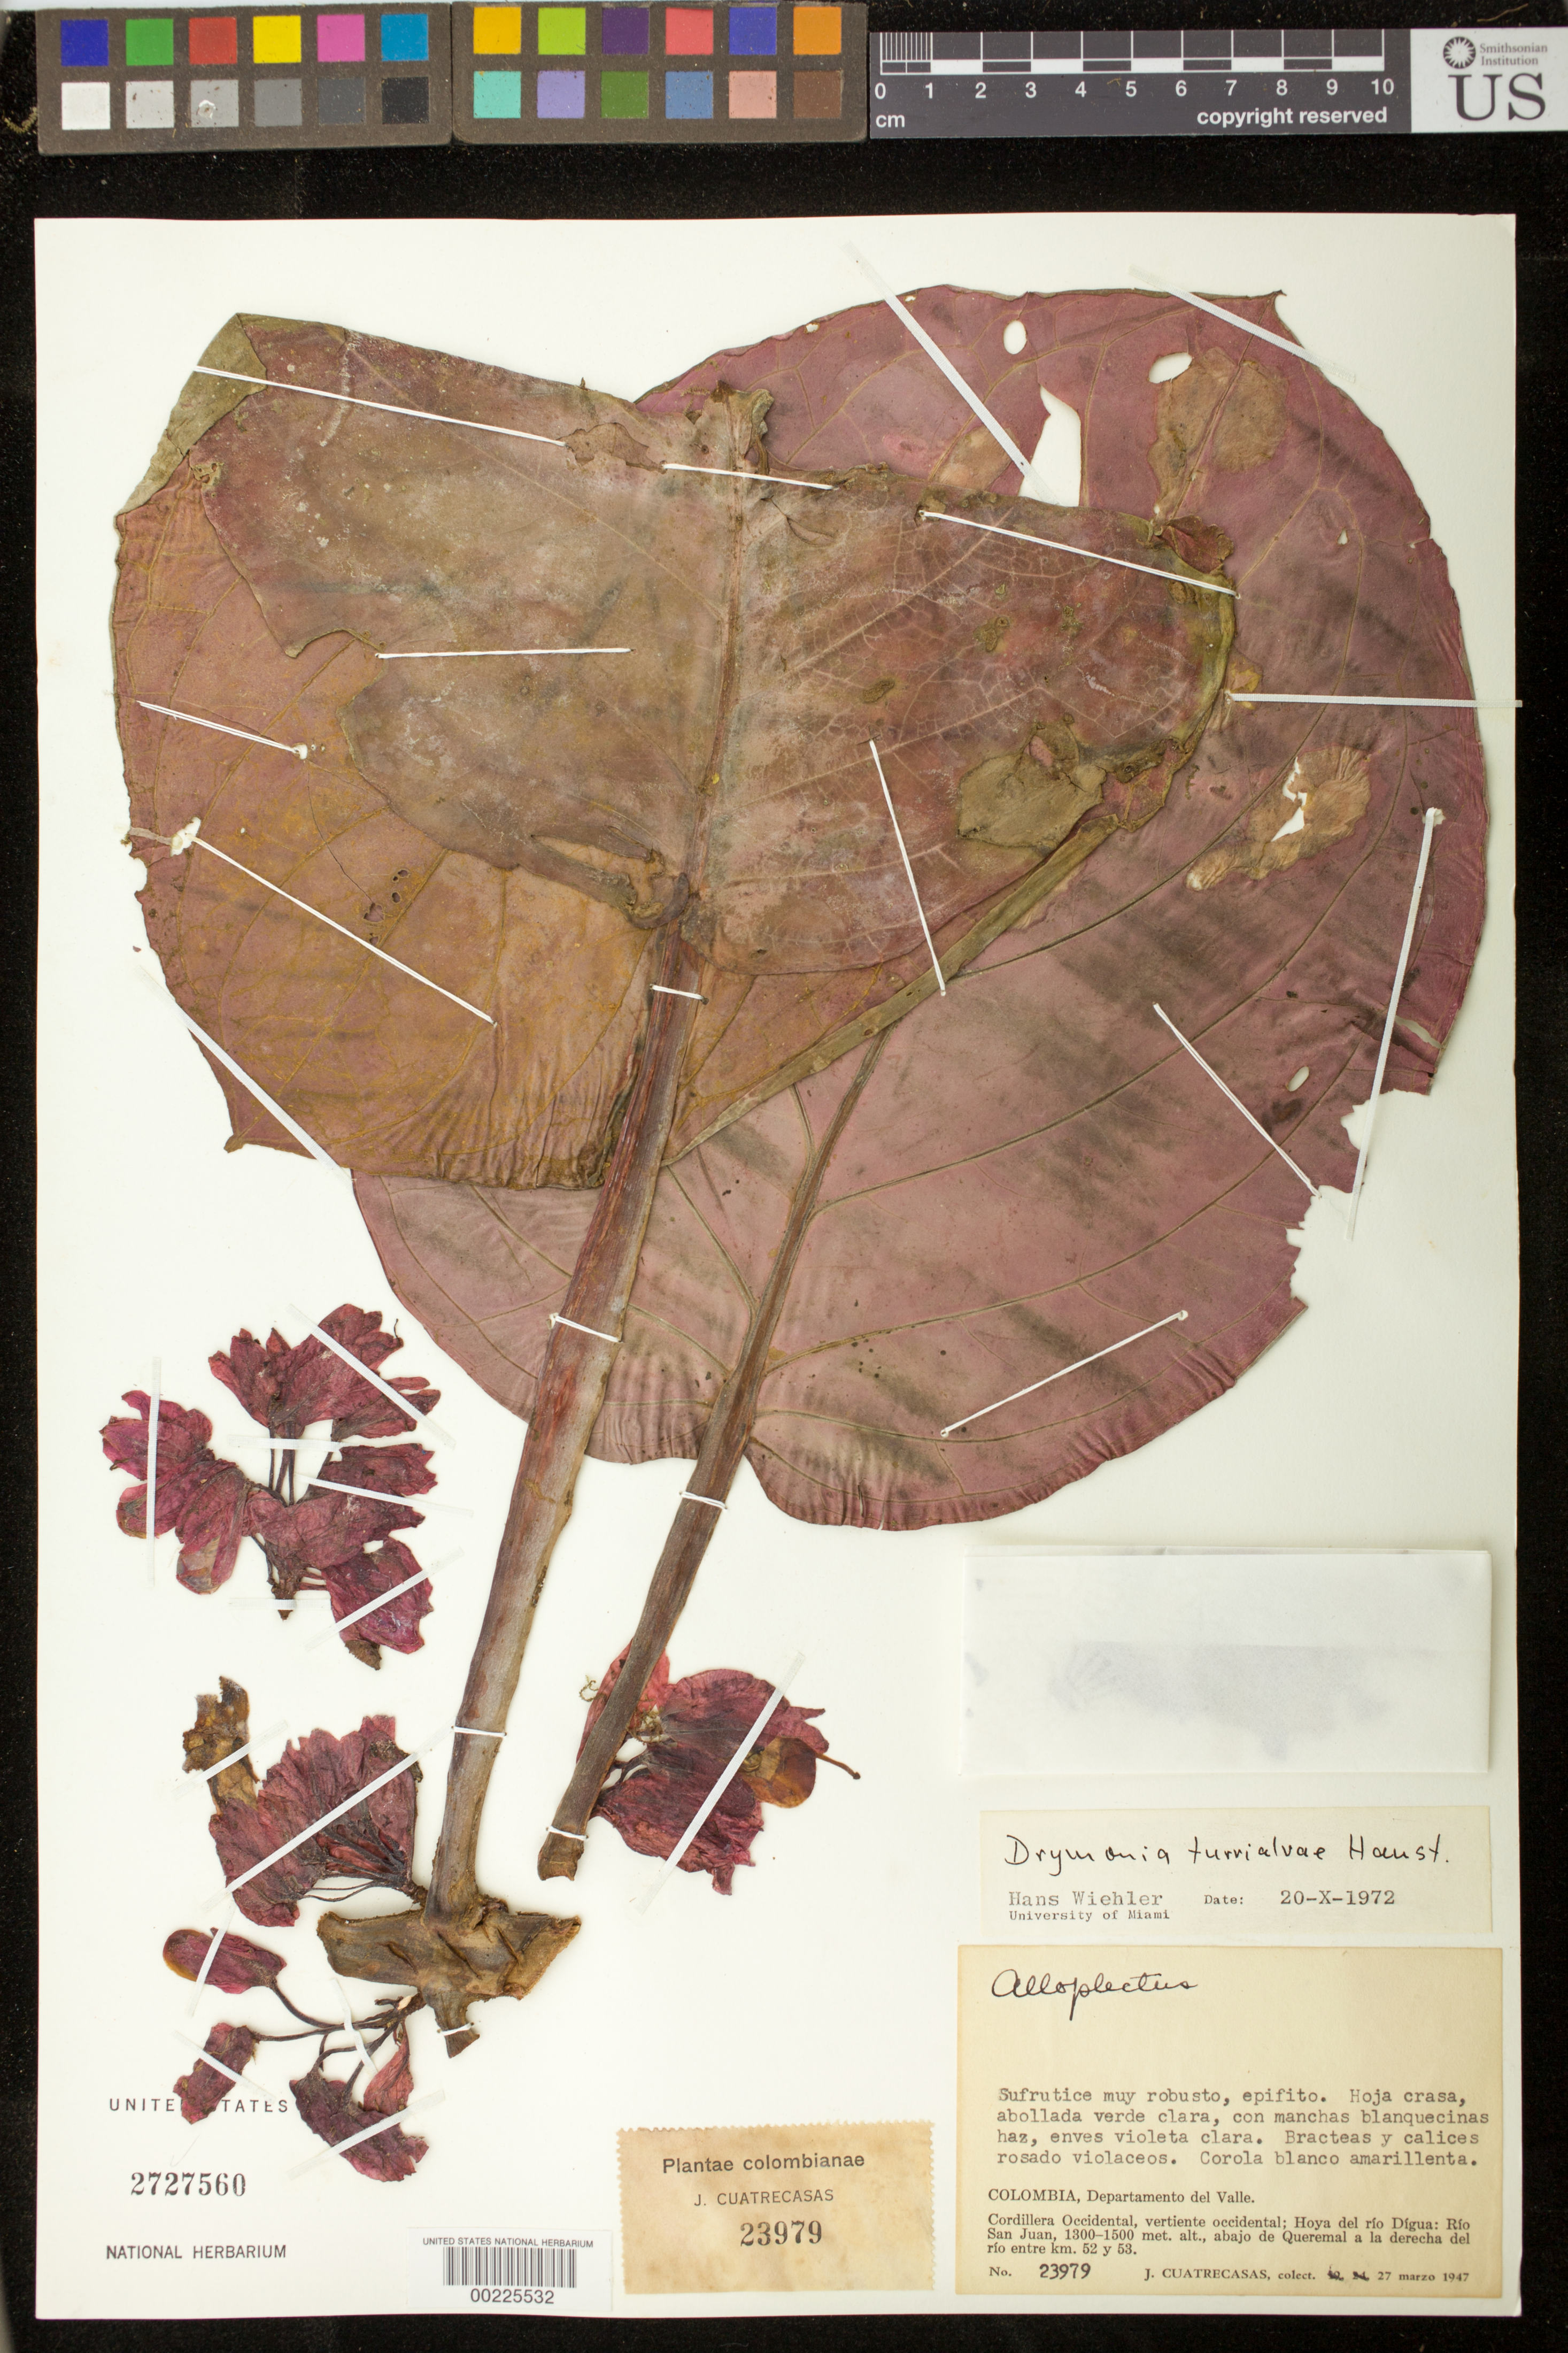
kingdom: Plantae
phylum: Tracheophyta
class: Magnoliopsida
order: Lamiales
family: Gesneriaceae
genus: Drymonia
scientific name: Drymonia turrialvae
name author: Hanst.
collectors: J. Cuatrecasas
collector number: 23979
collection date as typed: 27 Mar 1947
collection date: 1947-03-27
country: Colombia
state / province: Valle del Cauca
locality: Cordillera Occidental, vertiente occidental; Hoya del río Dígua: Río San Juan, abajo de Queremal a la derecha del río entre km 52 y 53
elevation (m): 1300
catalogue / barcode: US 2727560